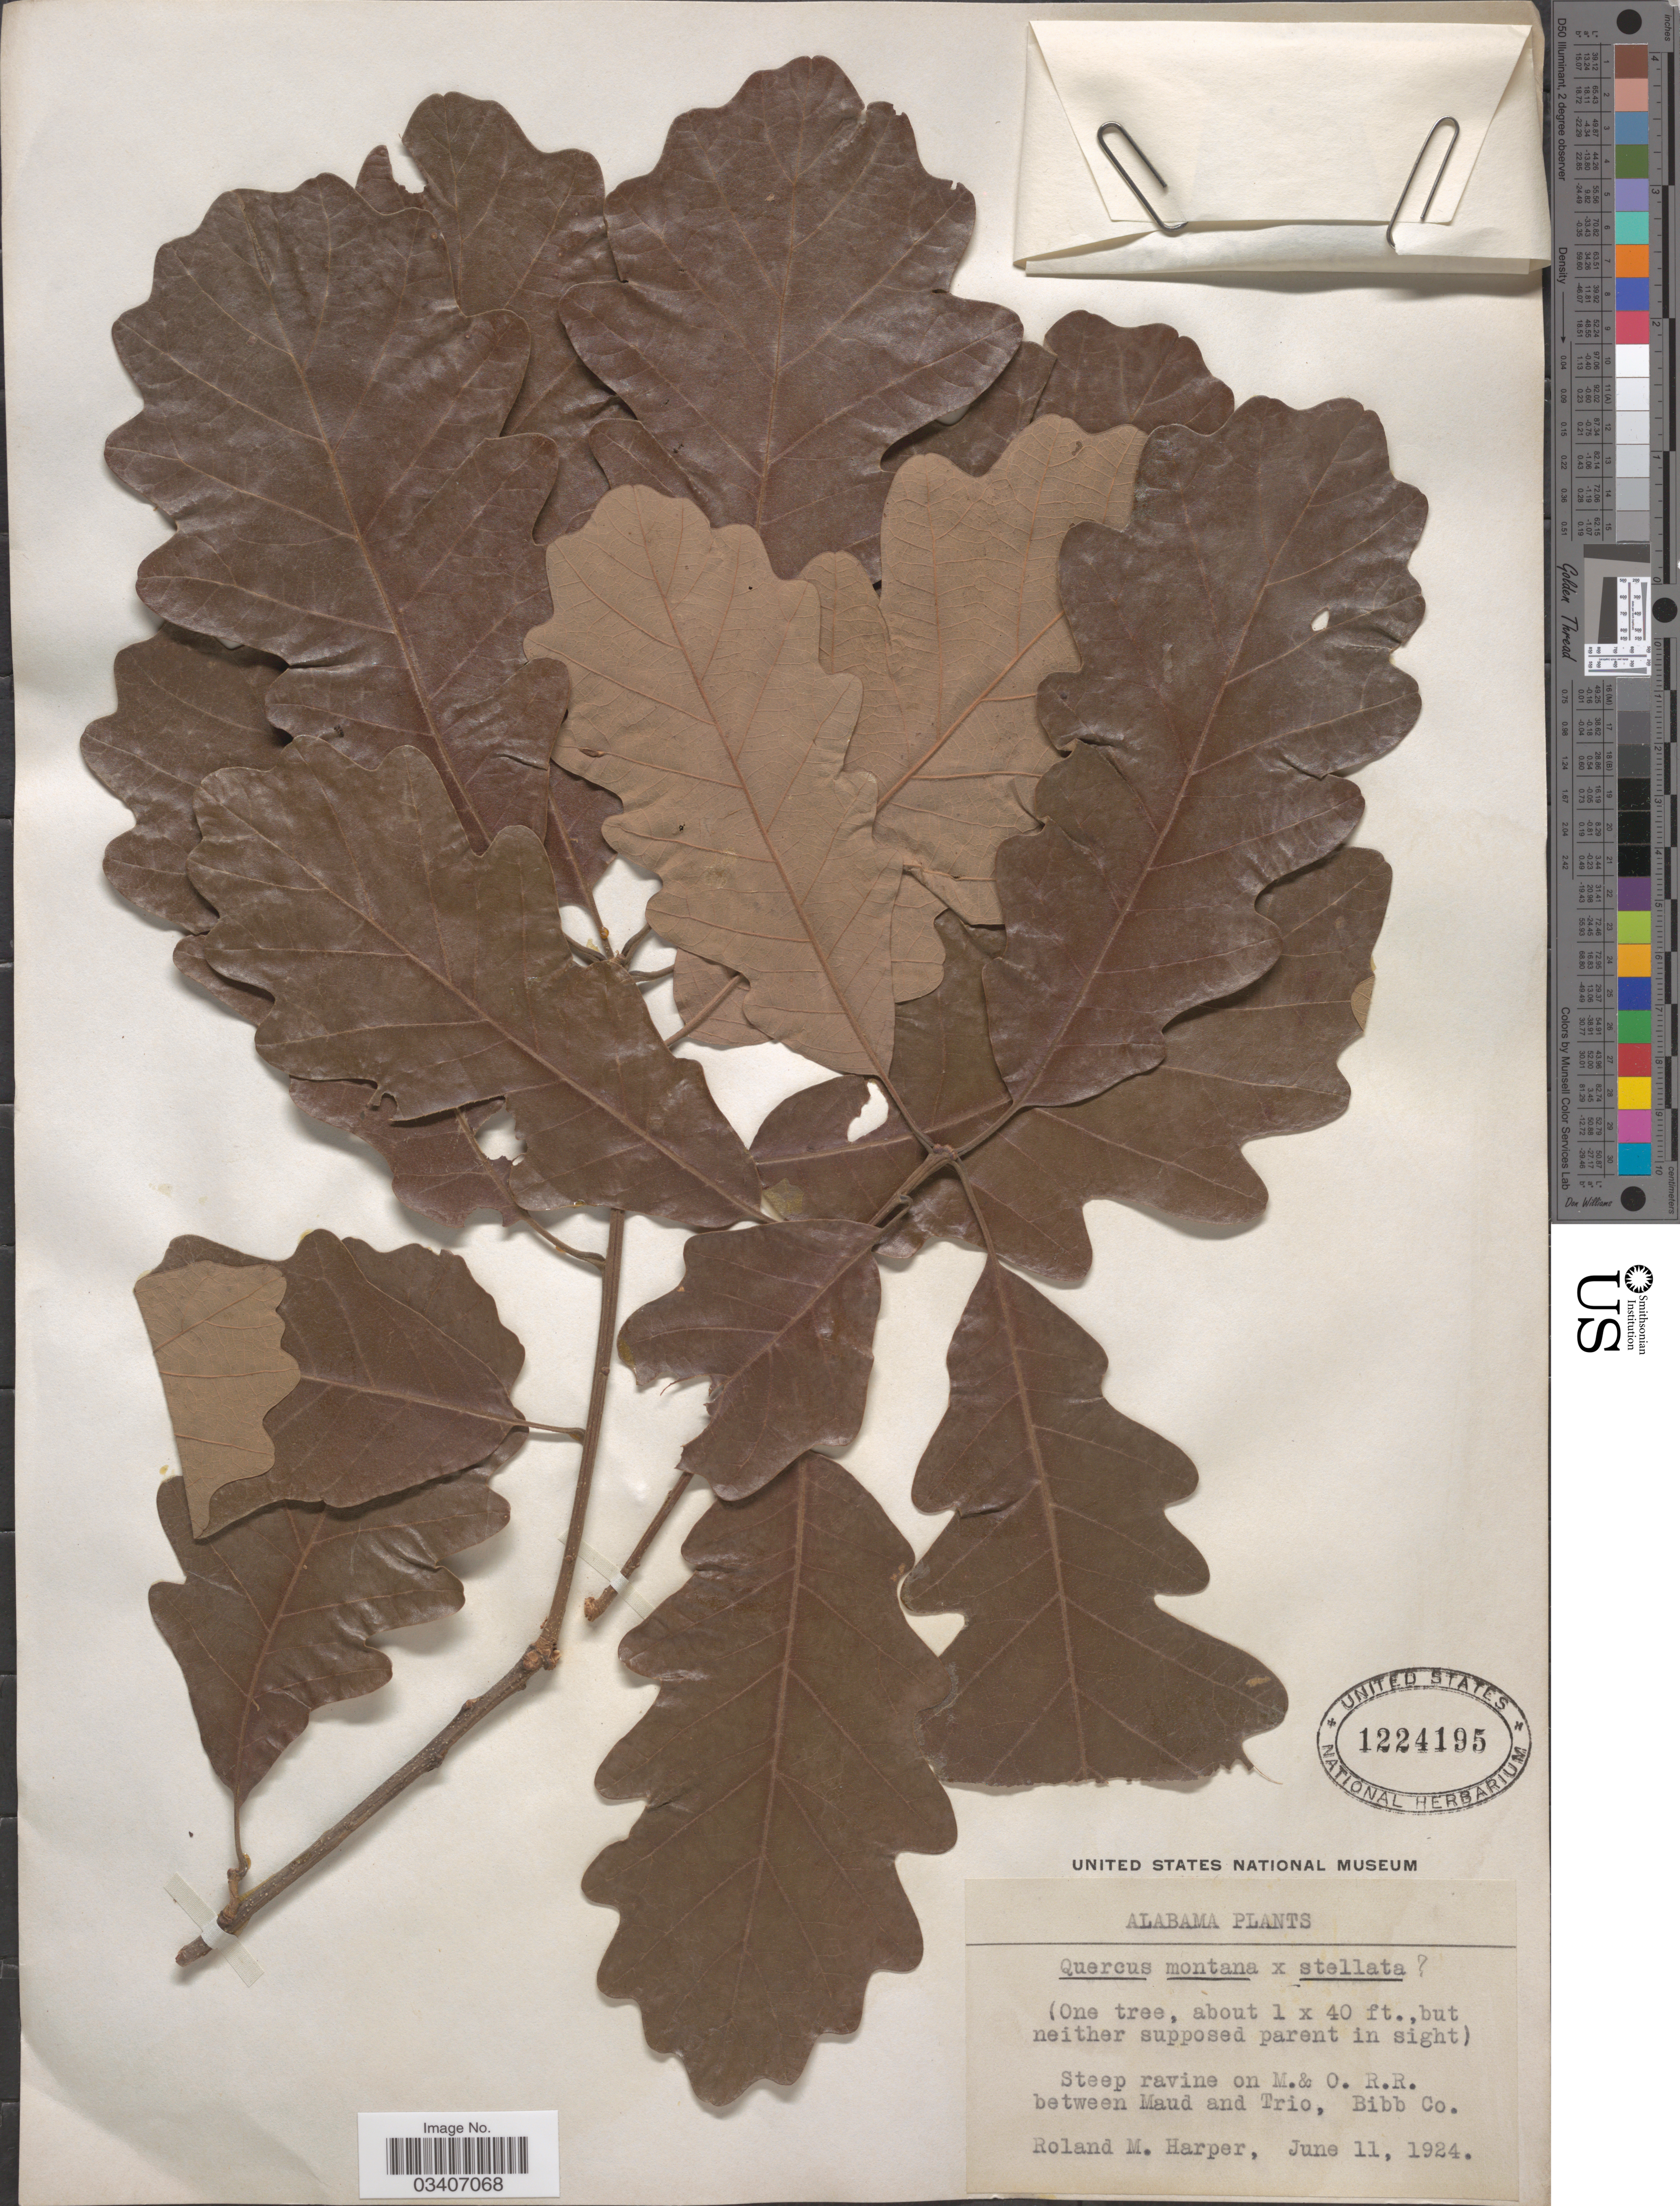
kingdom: Plantae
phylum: Tracheophyta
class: Magnoliopsida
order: Fagales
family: Fagaceae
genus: Quercus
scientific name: Quercus montana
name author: Willd.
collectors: R. Harper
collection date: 1924-06-11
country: United States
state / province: Alabama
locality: Steep ravine on M. & O. R.R. between Maud and Trio, Bibb Co.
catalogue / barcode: US 1224195